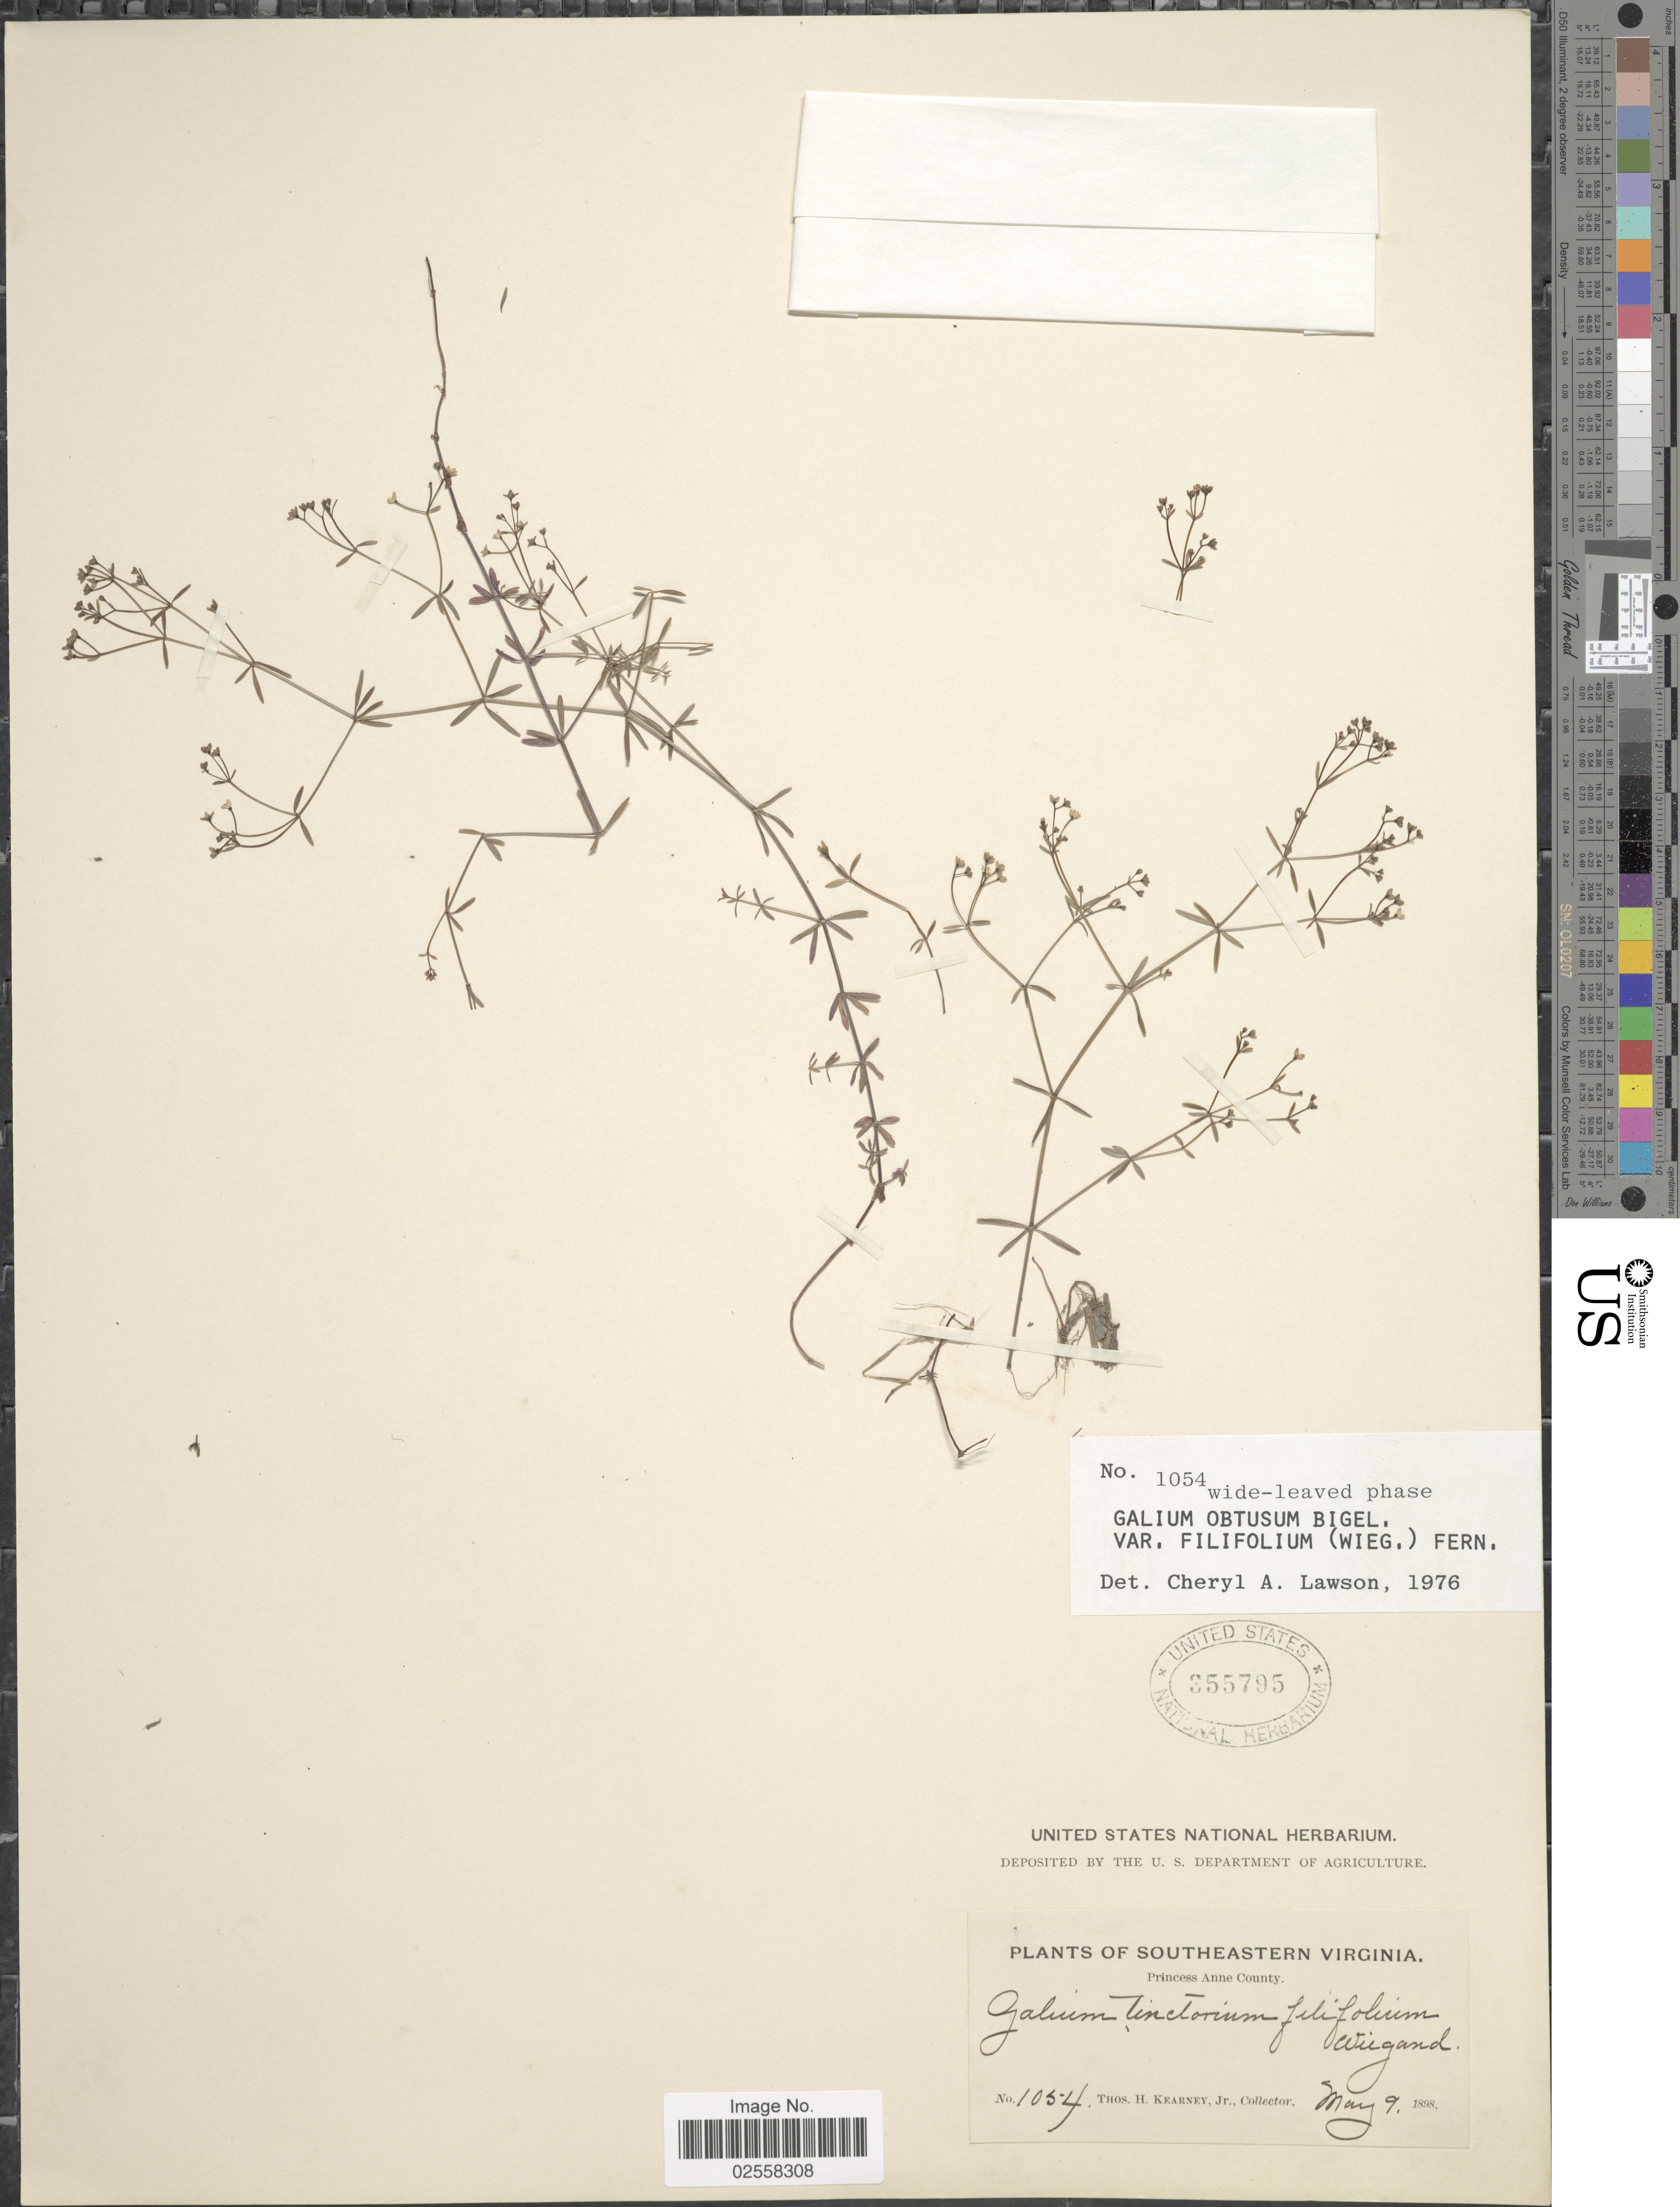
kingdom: Plantae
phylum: Tracheophyta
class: Magnoliopsida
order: Gentianales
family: Rubiaceae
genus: Galium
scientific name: Galium obtusum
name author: Bigelow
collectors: T. H. Kearney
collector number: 1054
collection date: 1898-05-09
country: United States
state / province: Virginia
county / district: City of Virginia Beach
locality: Southeastern Virginia, Princess Anne (=historic county name) County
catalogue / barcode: US 355795